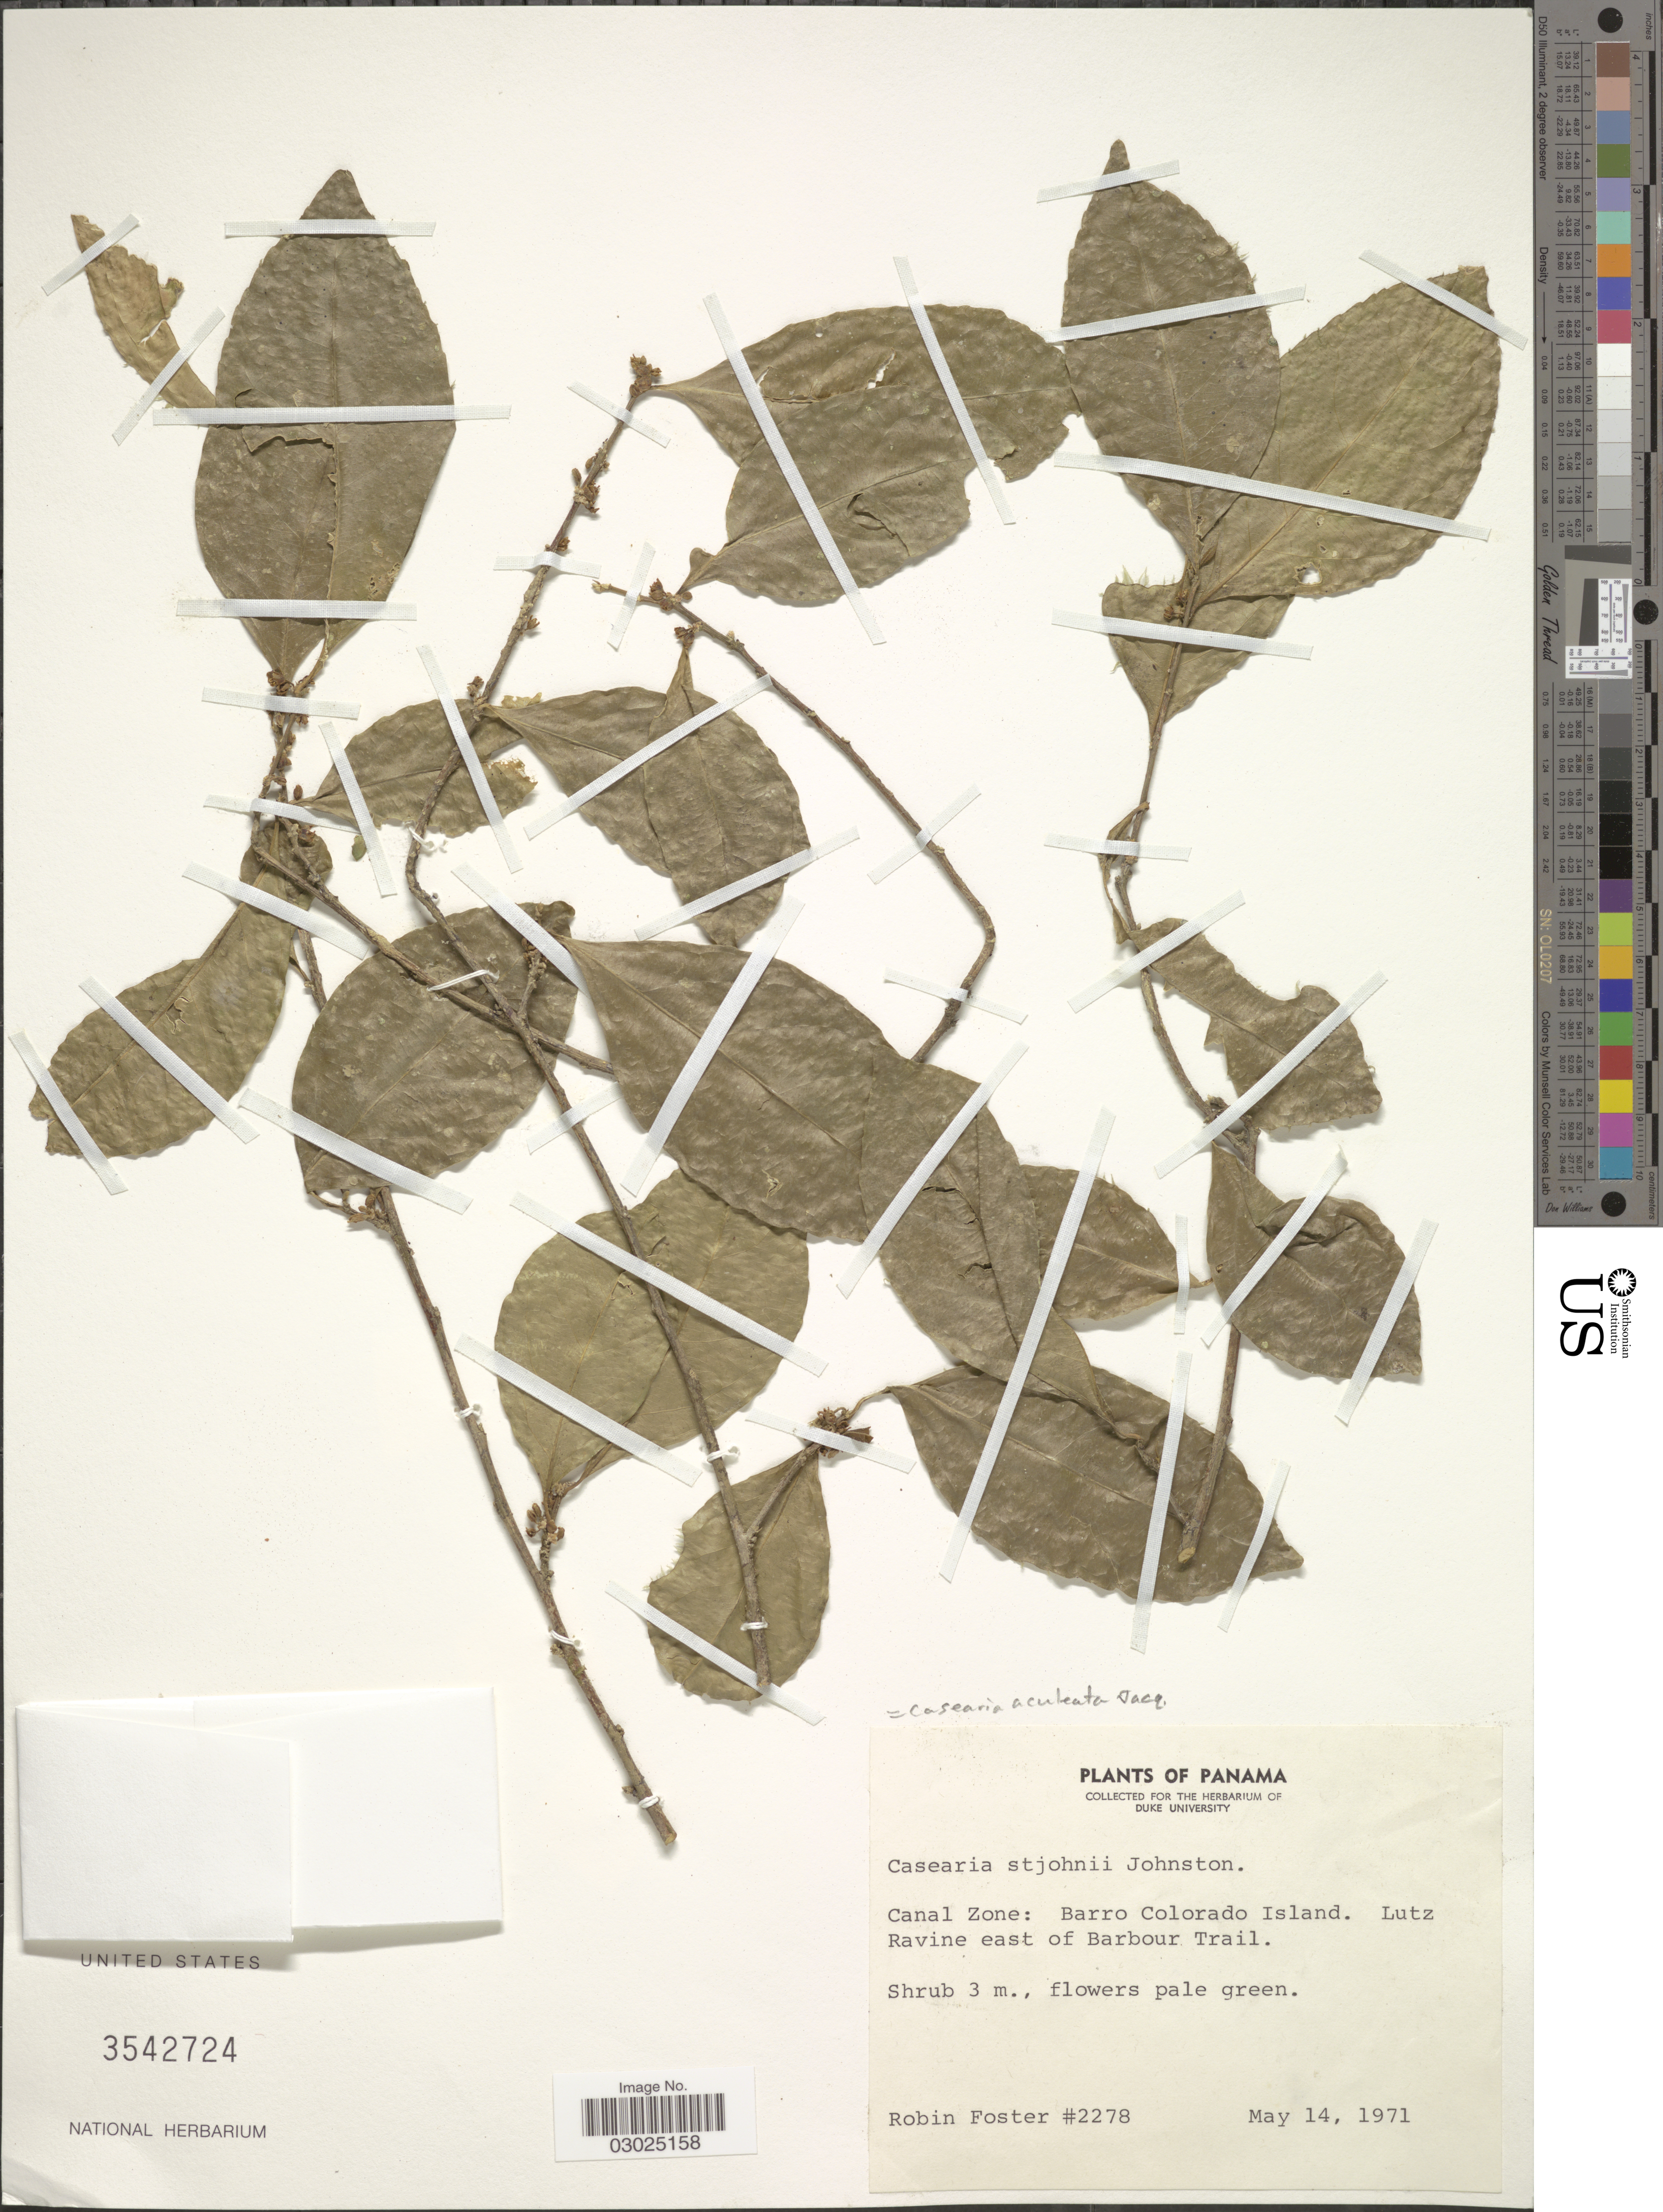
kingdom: Plantae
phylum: Tracheophyta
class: Magnoliopsida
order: Malpighiales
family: Salicaceae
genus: Casearia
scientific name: Casearia aculeata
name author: Jacq.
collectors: R. B. Foster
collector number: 2278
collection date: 1971-05-14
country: Panama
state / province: Panamá Oeste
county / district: Canal Zone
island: Barro Colorado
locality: Barro Colorado Island. Lutz Ravine east of Barbour Trail.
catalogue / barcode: US 3542724